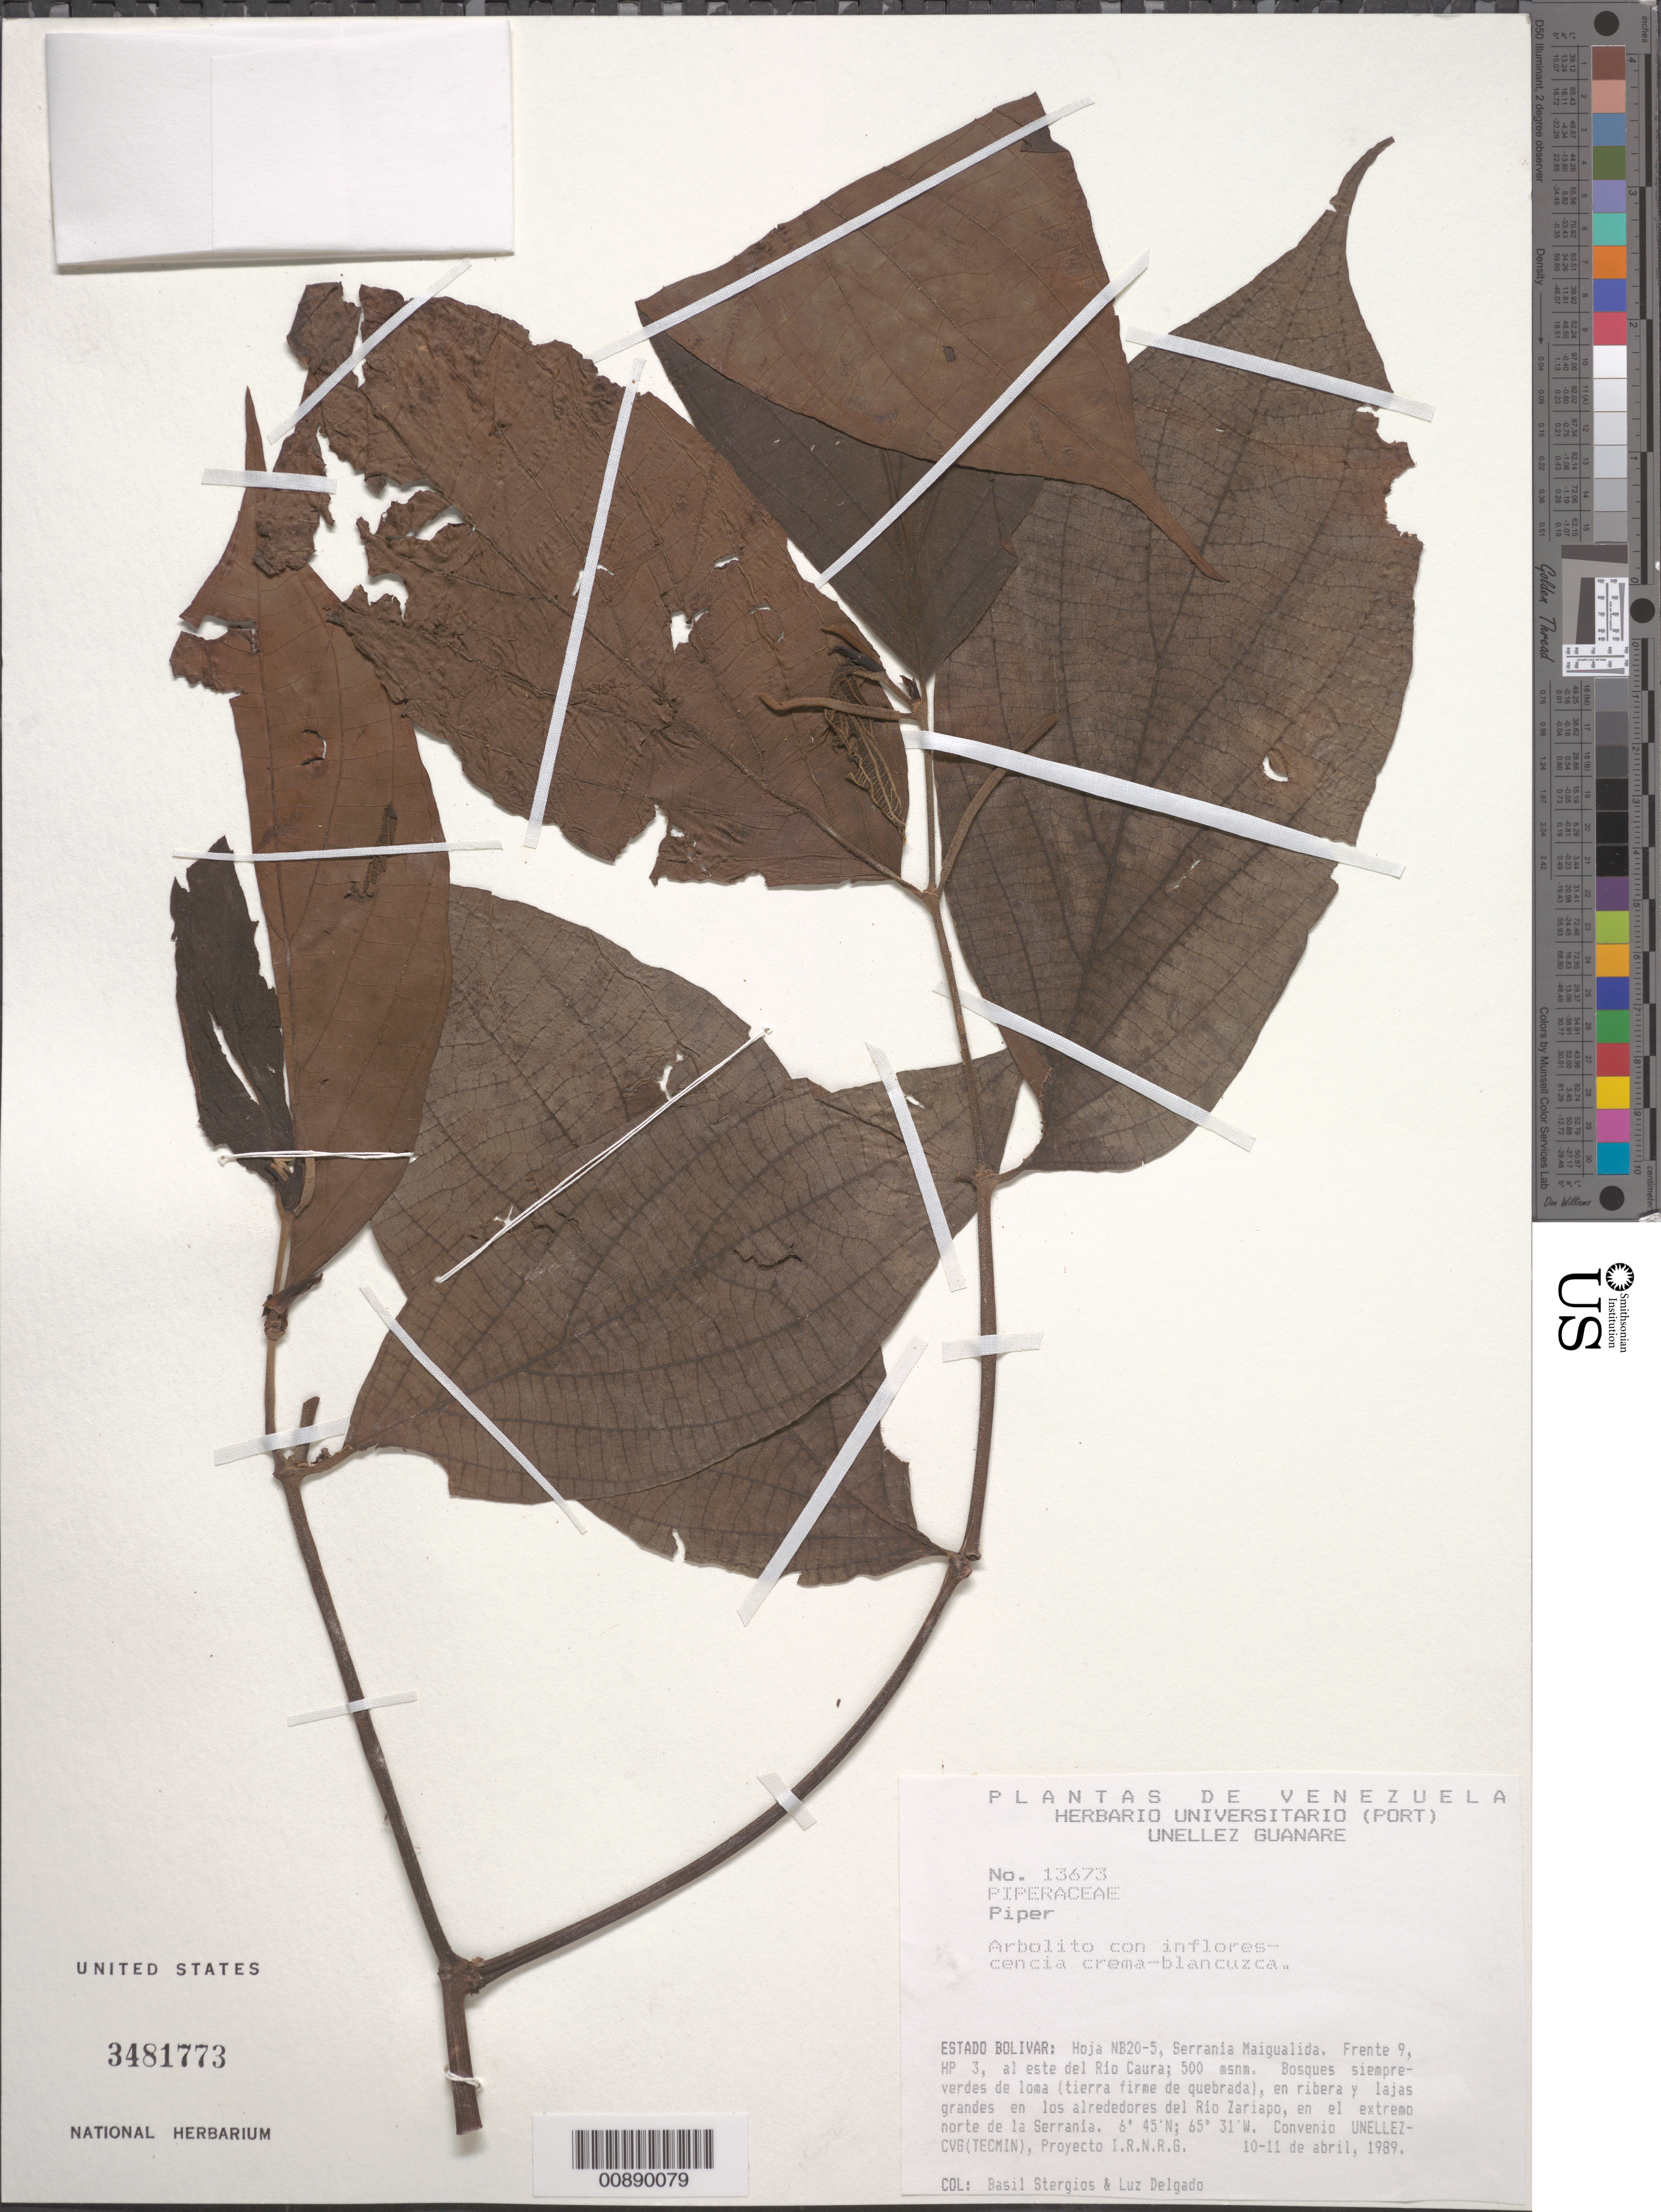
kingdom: Plantae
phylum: Tracheophyta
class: Magnoliopsida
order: Piperales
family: Piperaceae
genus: Piper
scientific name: Piper sp.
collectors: B. G. Stergios & L. Delgado V.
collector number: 13673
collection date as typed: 10-Apr-89 to 11-Apr-89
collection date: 1989-04-10/1989-04-11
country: Venezuela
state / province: Bolívar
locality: Serrania Maigualida, E del río Caura, alrededores del río Zariapo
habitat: Bosques siempre-verdes de loma (tierra firme de quebrada), en ribera y lajas grandes en los alrededores del río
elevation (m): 500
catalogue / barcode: US 3481773